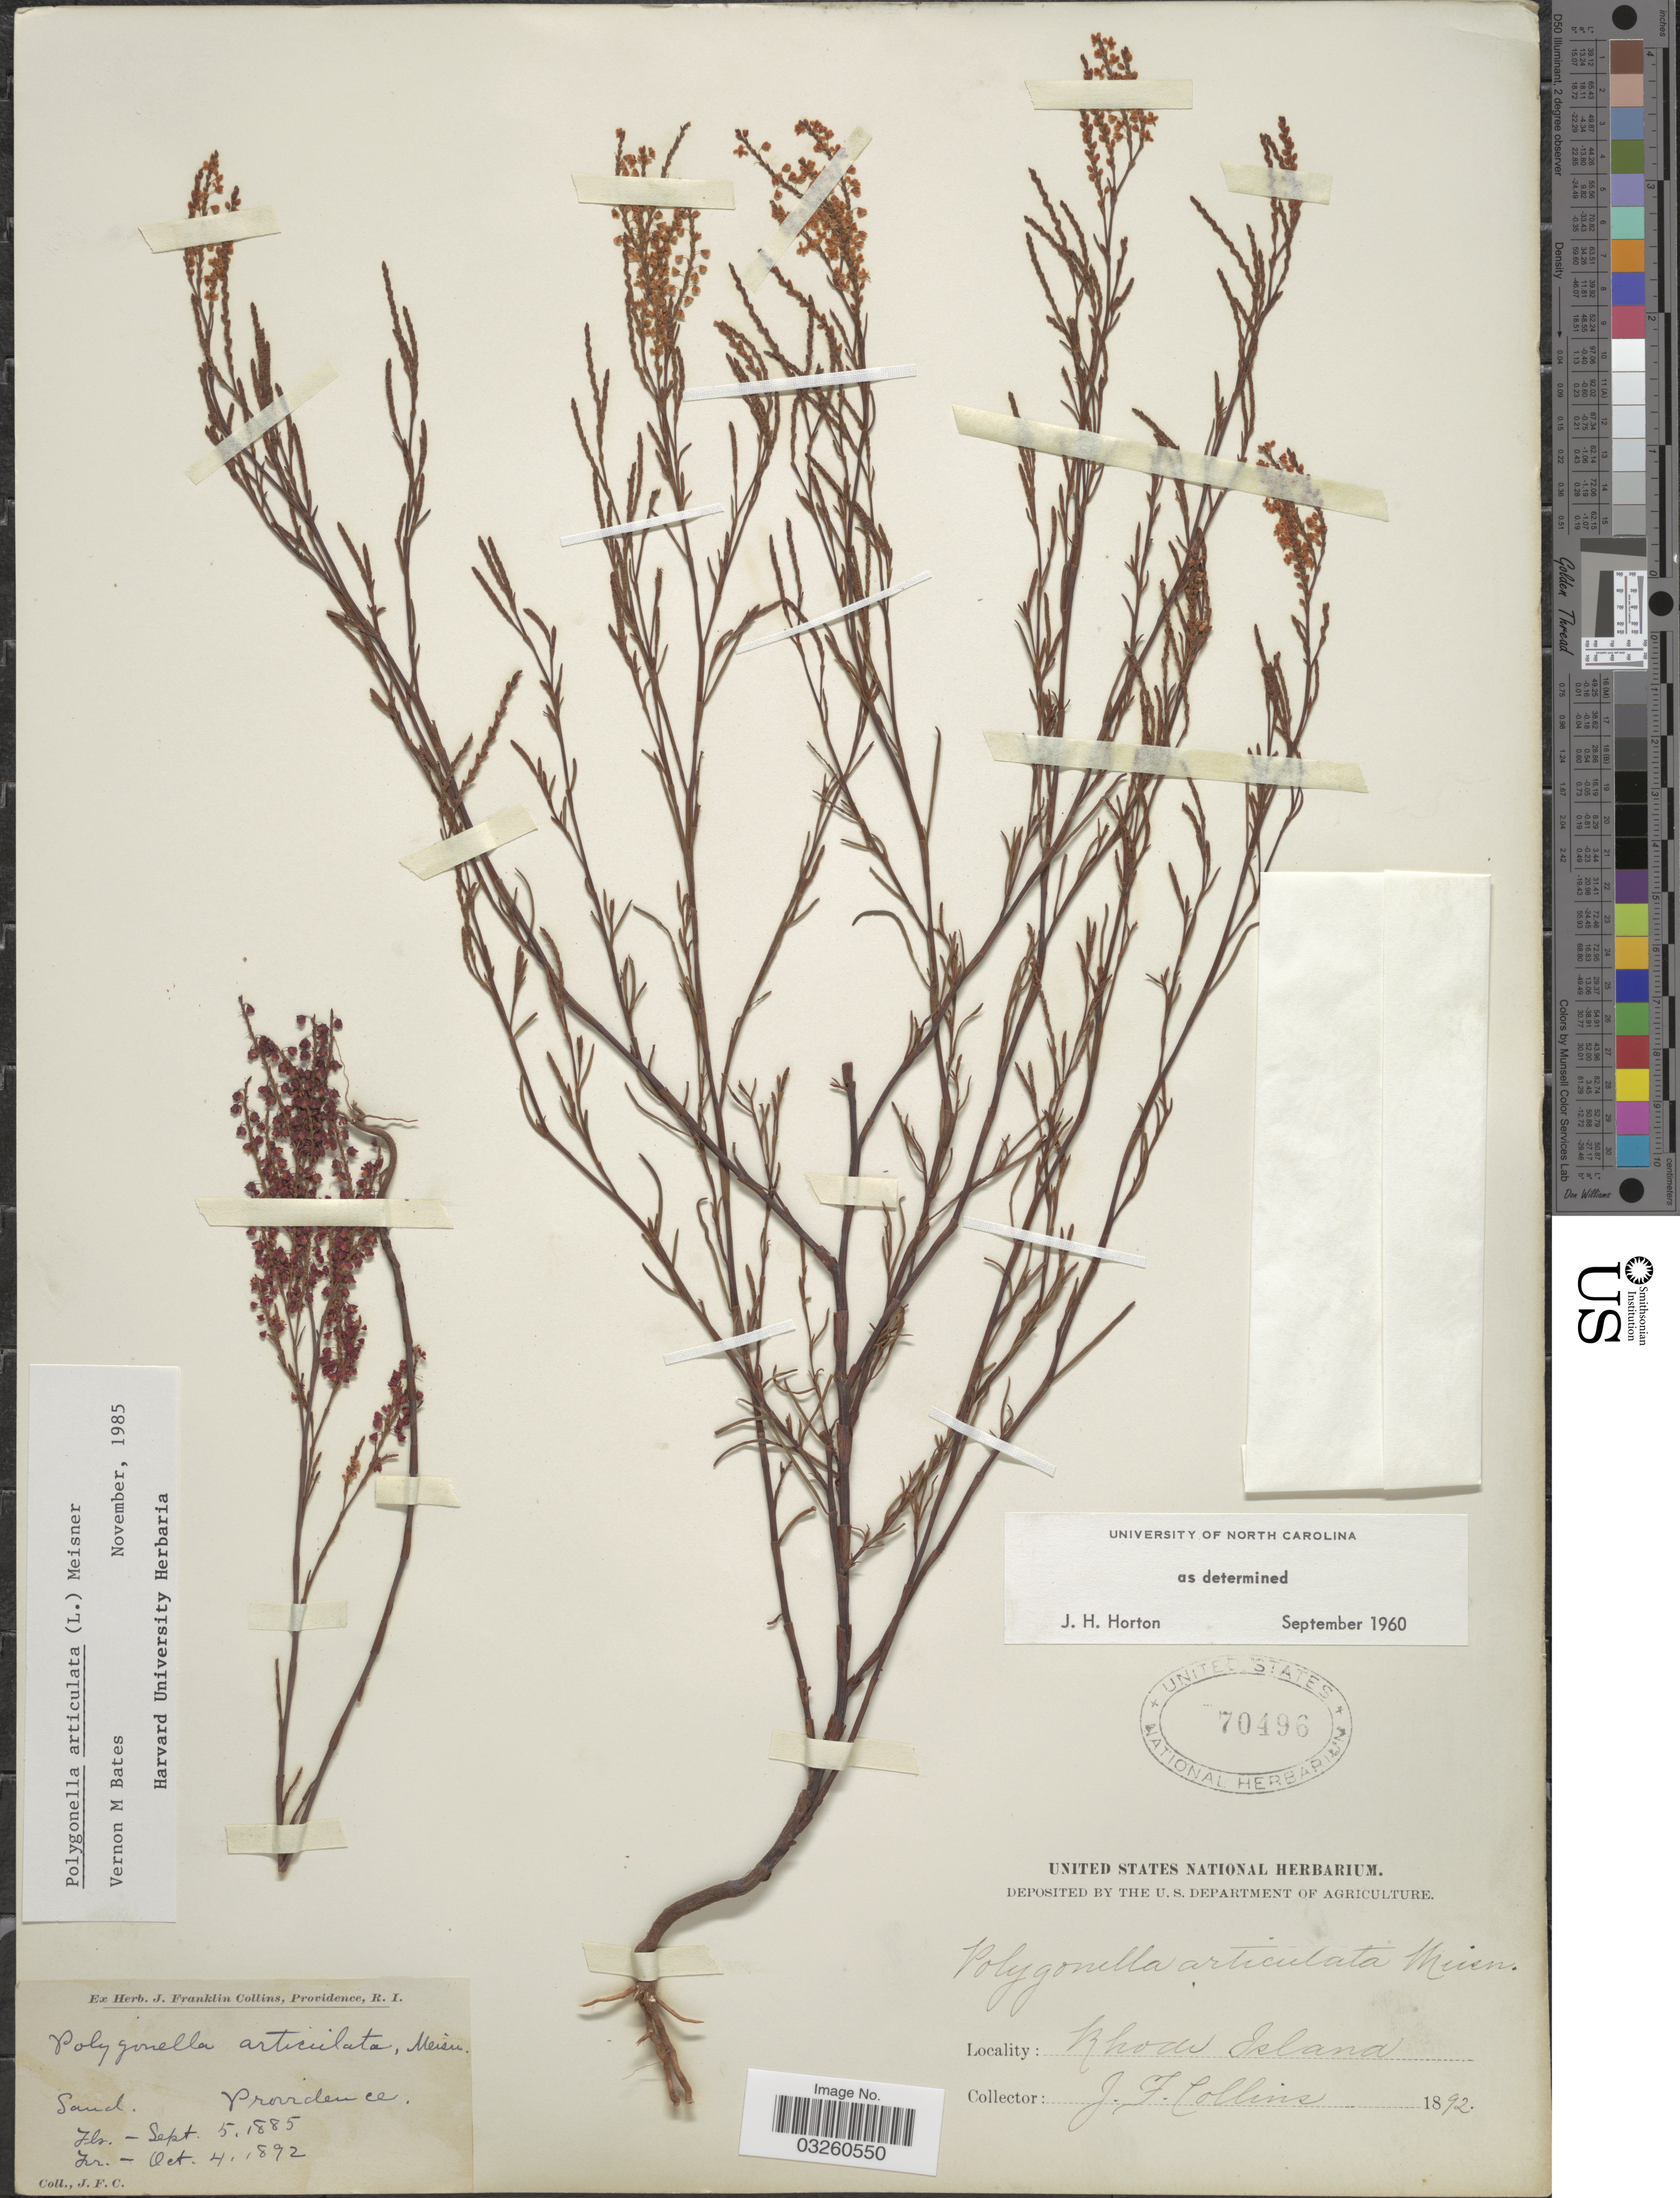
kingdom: Plantae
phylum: Tracheophyta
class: Magnoliopsida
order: Caryophyllales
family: Polygonaceae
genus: Polygonella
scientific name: Polygonella articulata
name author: (L.) Meisn.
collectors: J. Collins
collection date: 1892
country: United States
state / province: Rhode Island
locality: Providence.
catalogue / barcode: US 70496